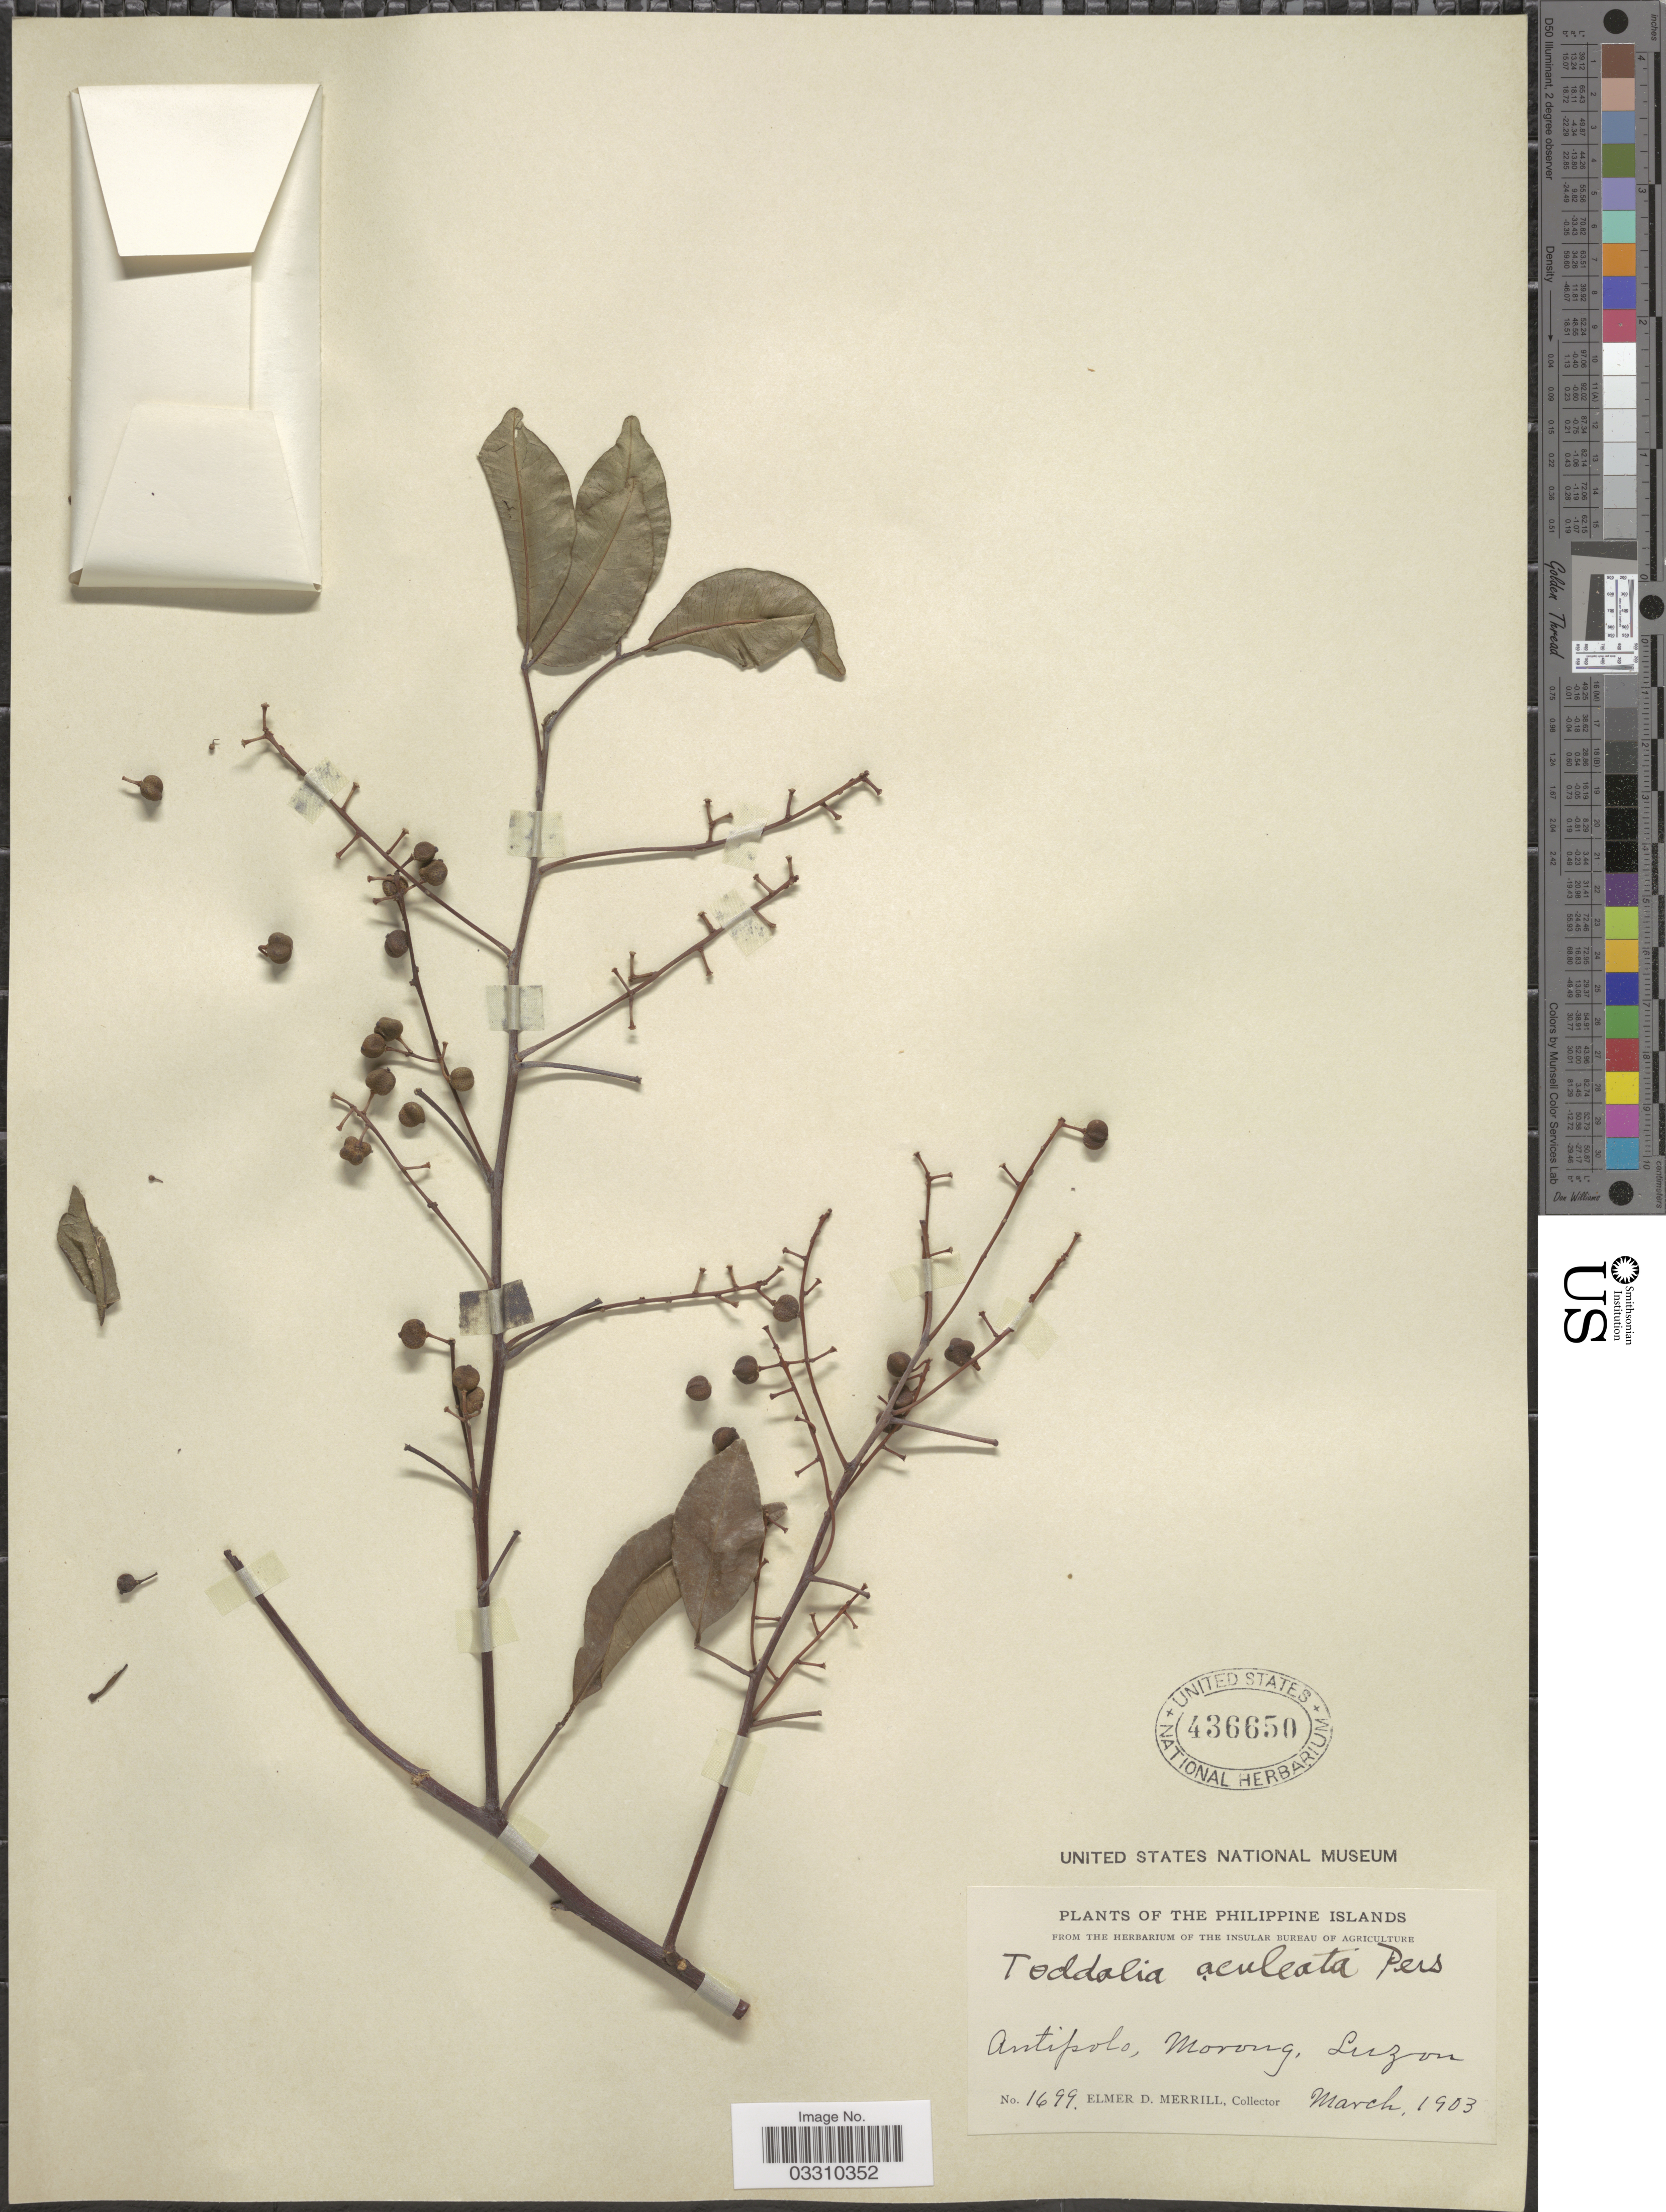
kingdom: Plantae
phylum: Tracheophyta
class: Magnoliopsida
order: Sapindales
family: Rutaceae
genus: Zanthoxylum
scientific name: Zanthoxylum asiaticum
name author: (L.) Appelhans et al.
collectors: A. D. E. Elmer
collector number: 1699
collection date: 1903-03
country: Philippines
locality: The Philippine Islands. Antipolo, Morong, Luzon.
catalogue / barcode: US 436650